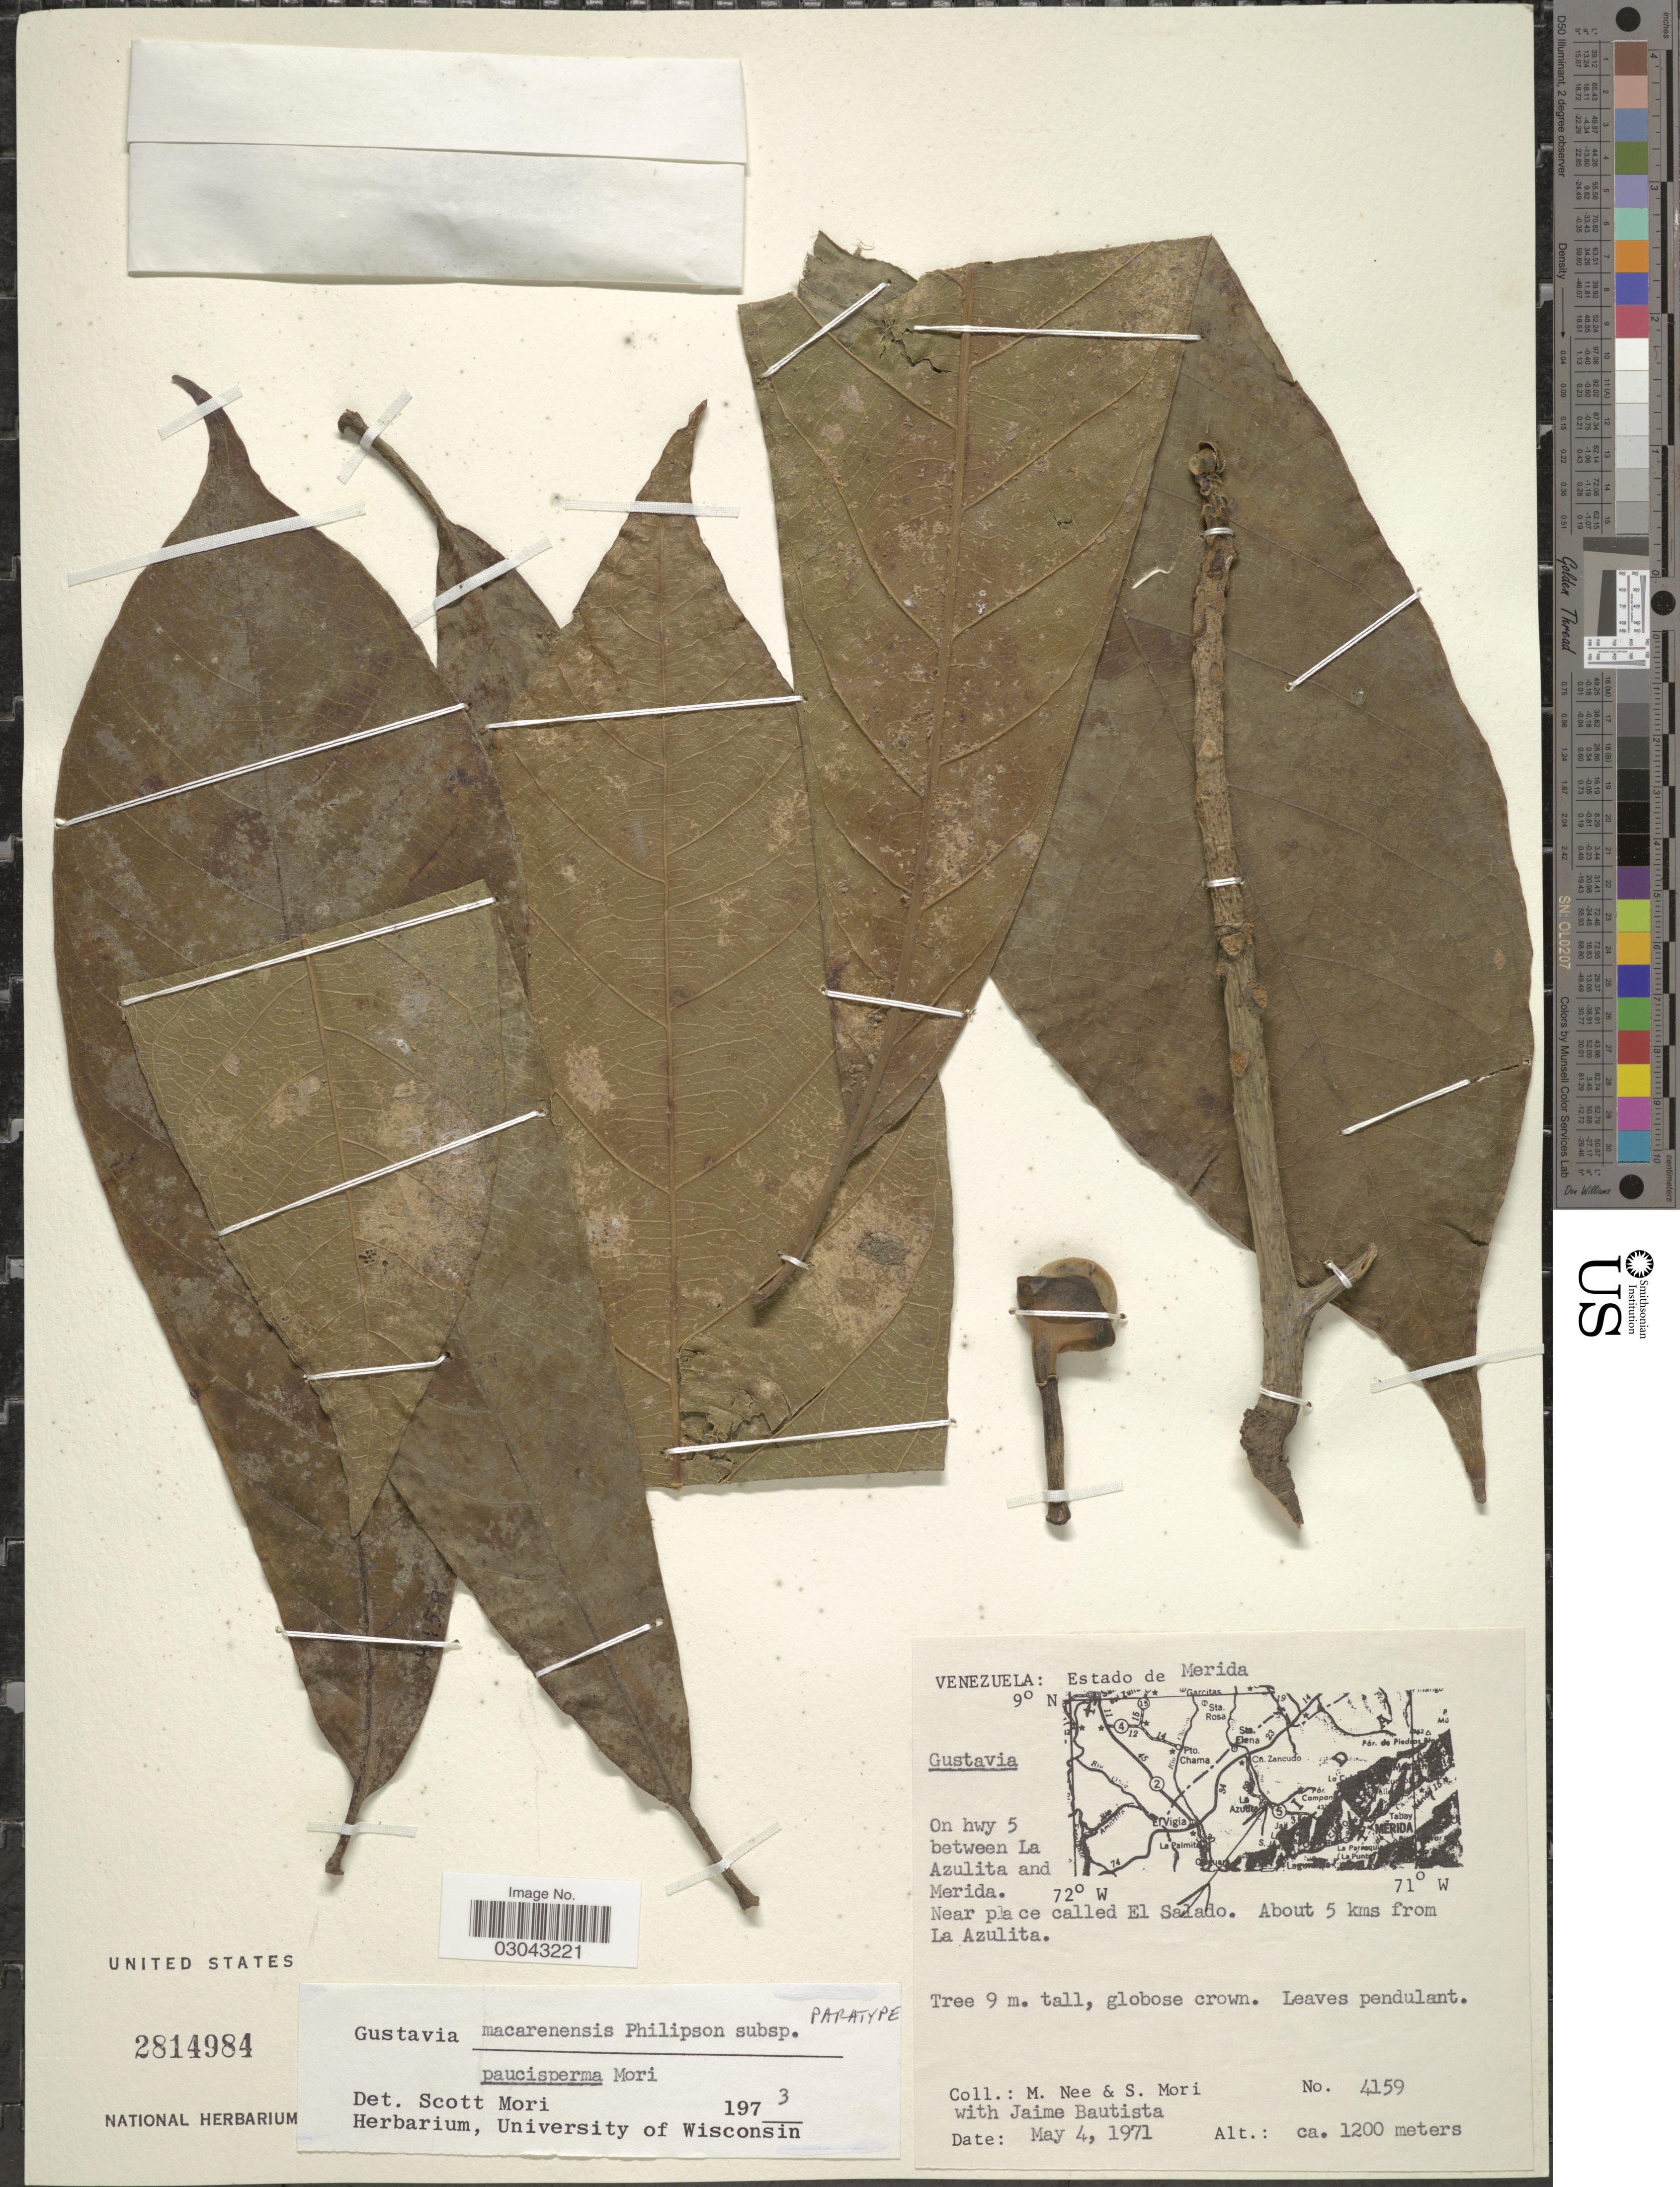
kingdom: Plantae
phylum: Tracheophyta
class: Magnoliopsida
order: Ericales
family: Lecythidaceae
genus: Gustavia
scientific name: Gustavia macarenensis subsp. paucisperma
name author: S.A. Mori in Prance & S.A. Mori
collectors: M. Nee, S. Mori & J. A. Bautista B.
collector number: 4159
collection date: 1971-05-04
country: Venezuela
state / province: Mérida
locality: On hwy 5 between La Azulita and Merida. Near place called El Salado. About 5 kms from La Azulita.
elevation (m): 1200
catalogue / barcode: US 2814984